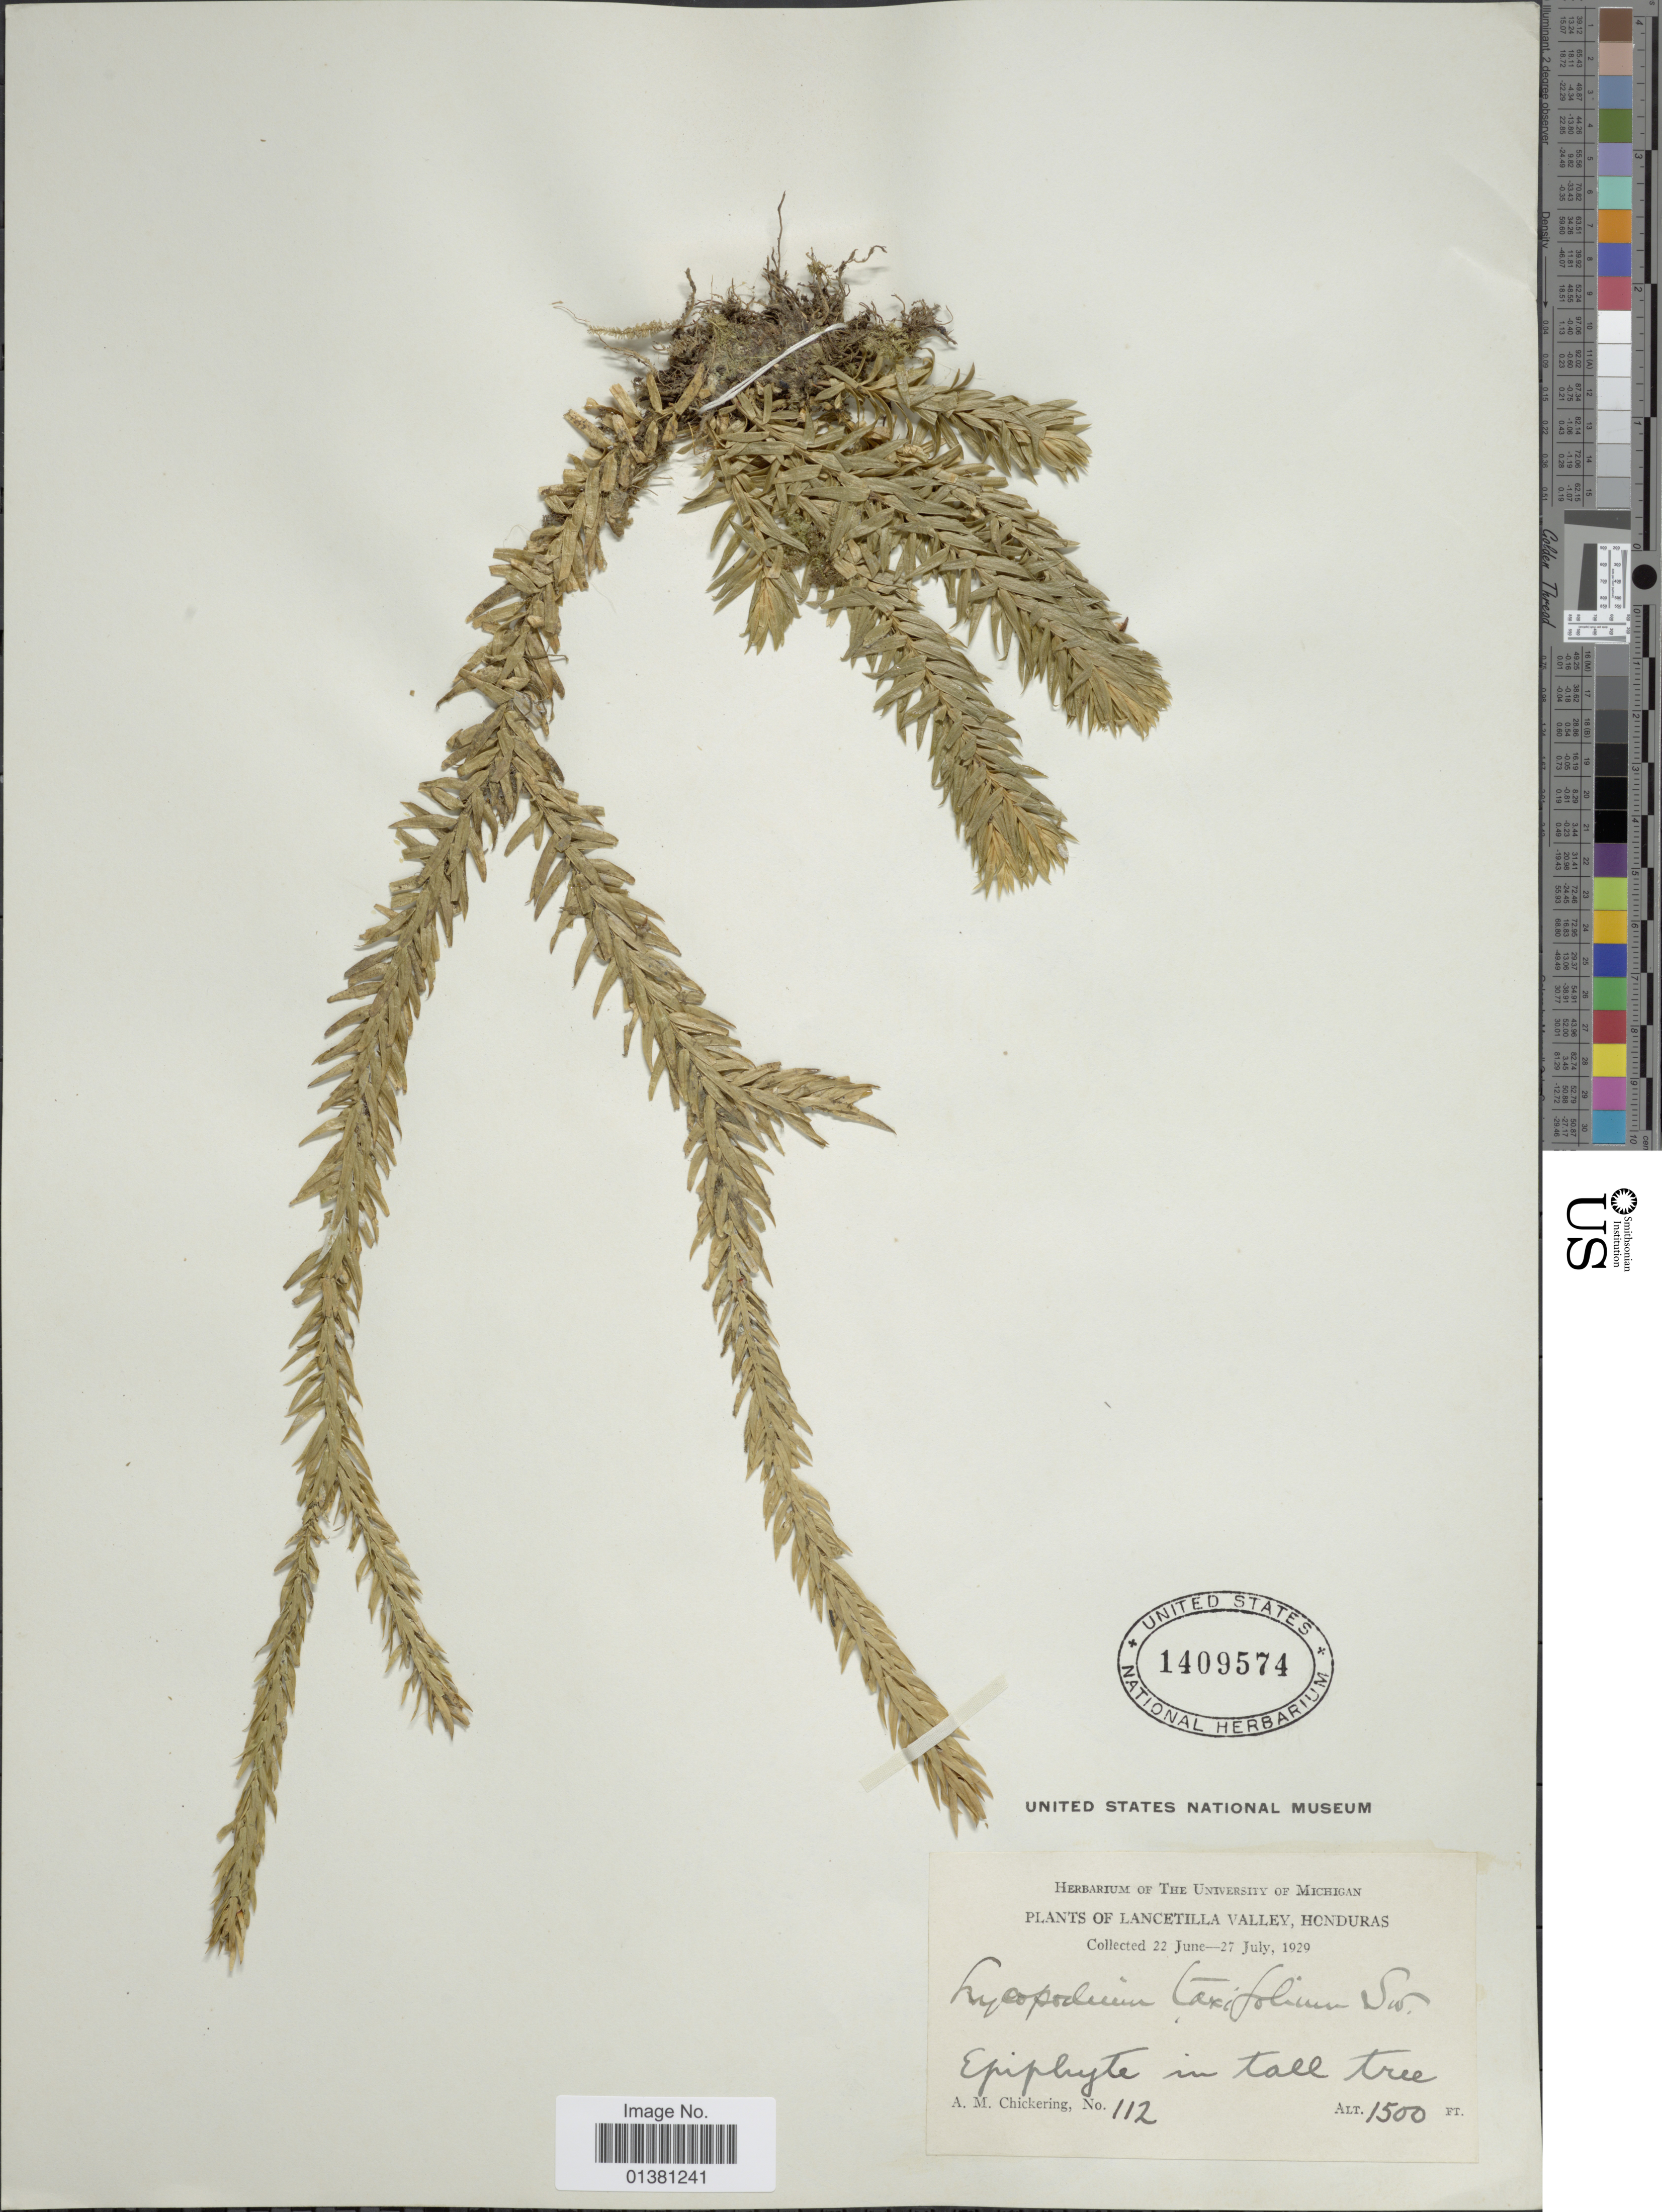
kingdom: Plantae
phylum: Tracheophyta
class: Lycopodiopsida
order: Lycopodiales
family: Lycopodiaceae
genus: Phlegmariurus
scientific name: Phlegmariurus taxifolius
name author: (Sw.) Á. Löve & D. Löve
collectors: A. Chickering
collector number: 112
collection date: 1929-06-22/1929-06-27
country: Honduras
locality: Lancetilla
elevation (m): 1500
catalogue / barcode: US 1409574